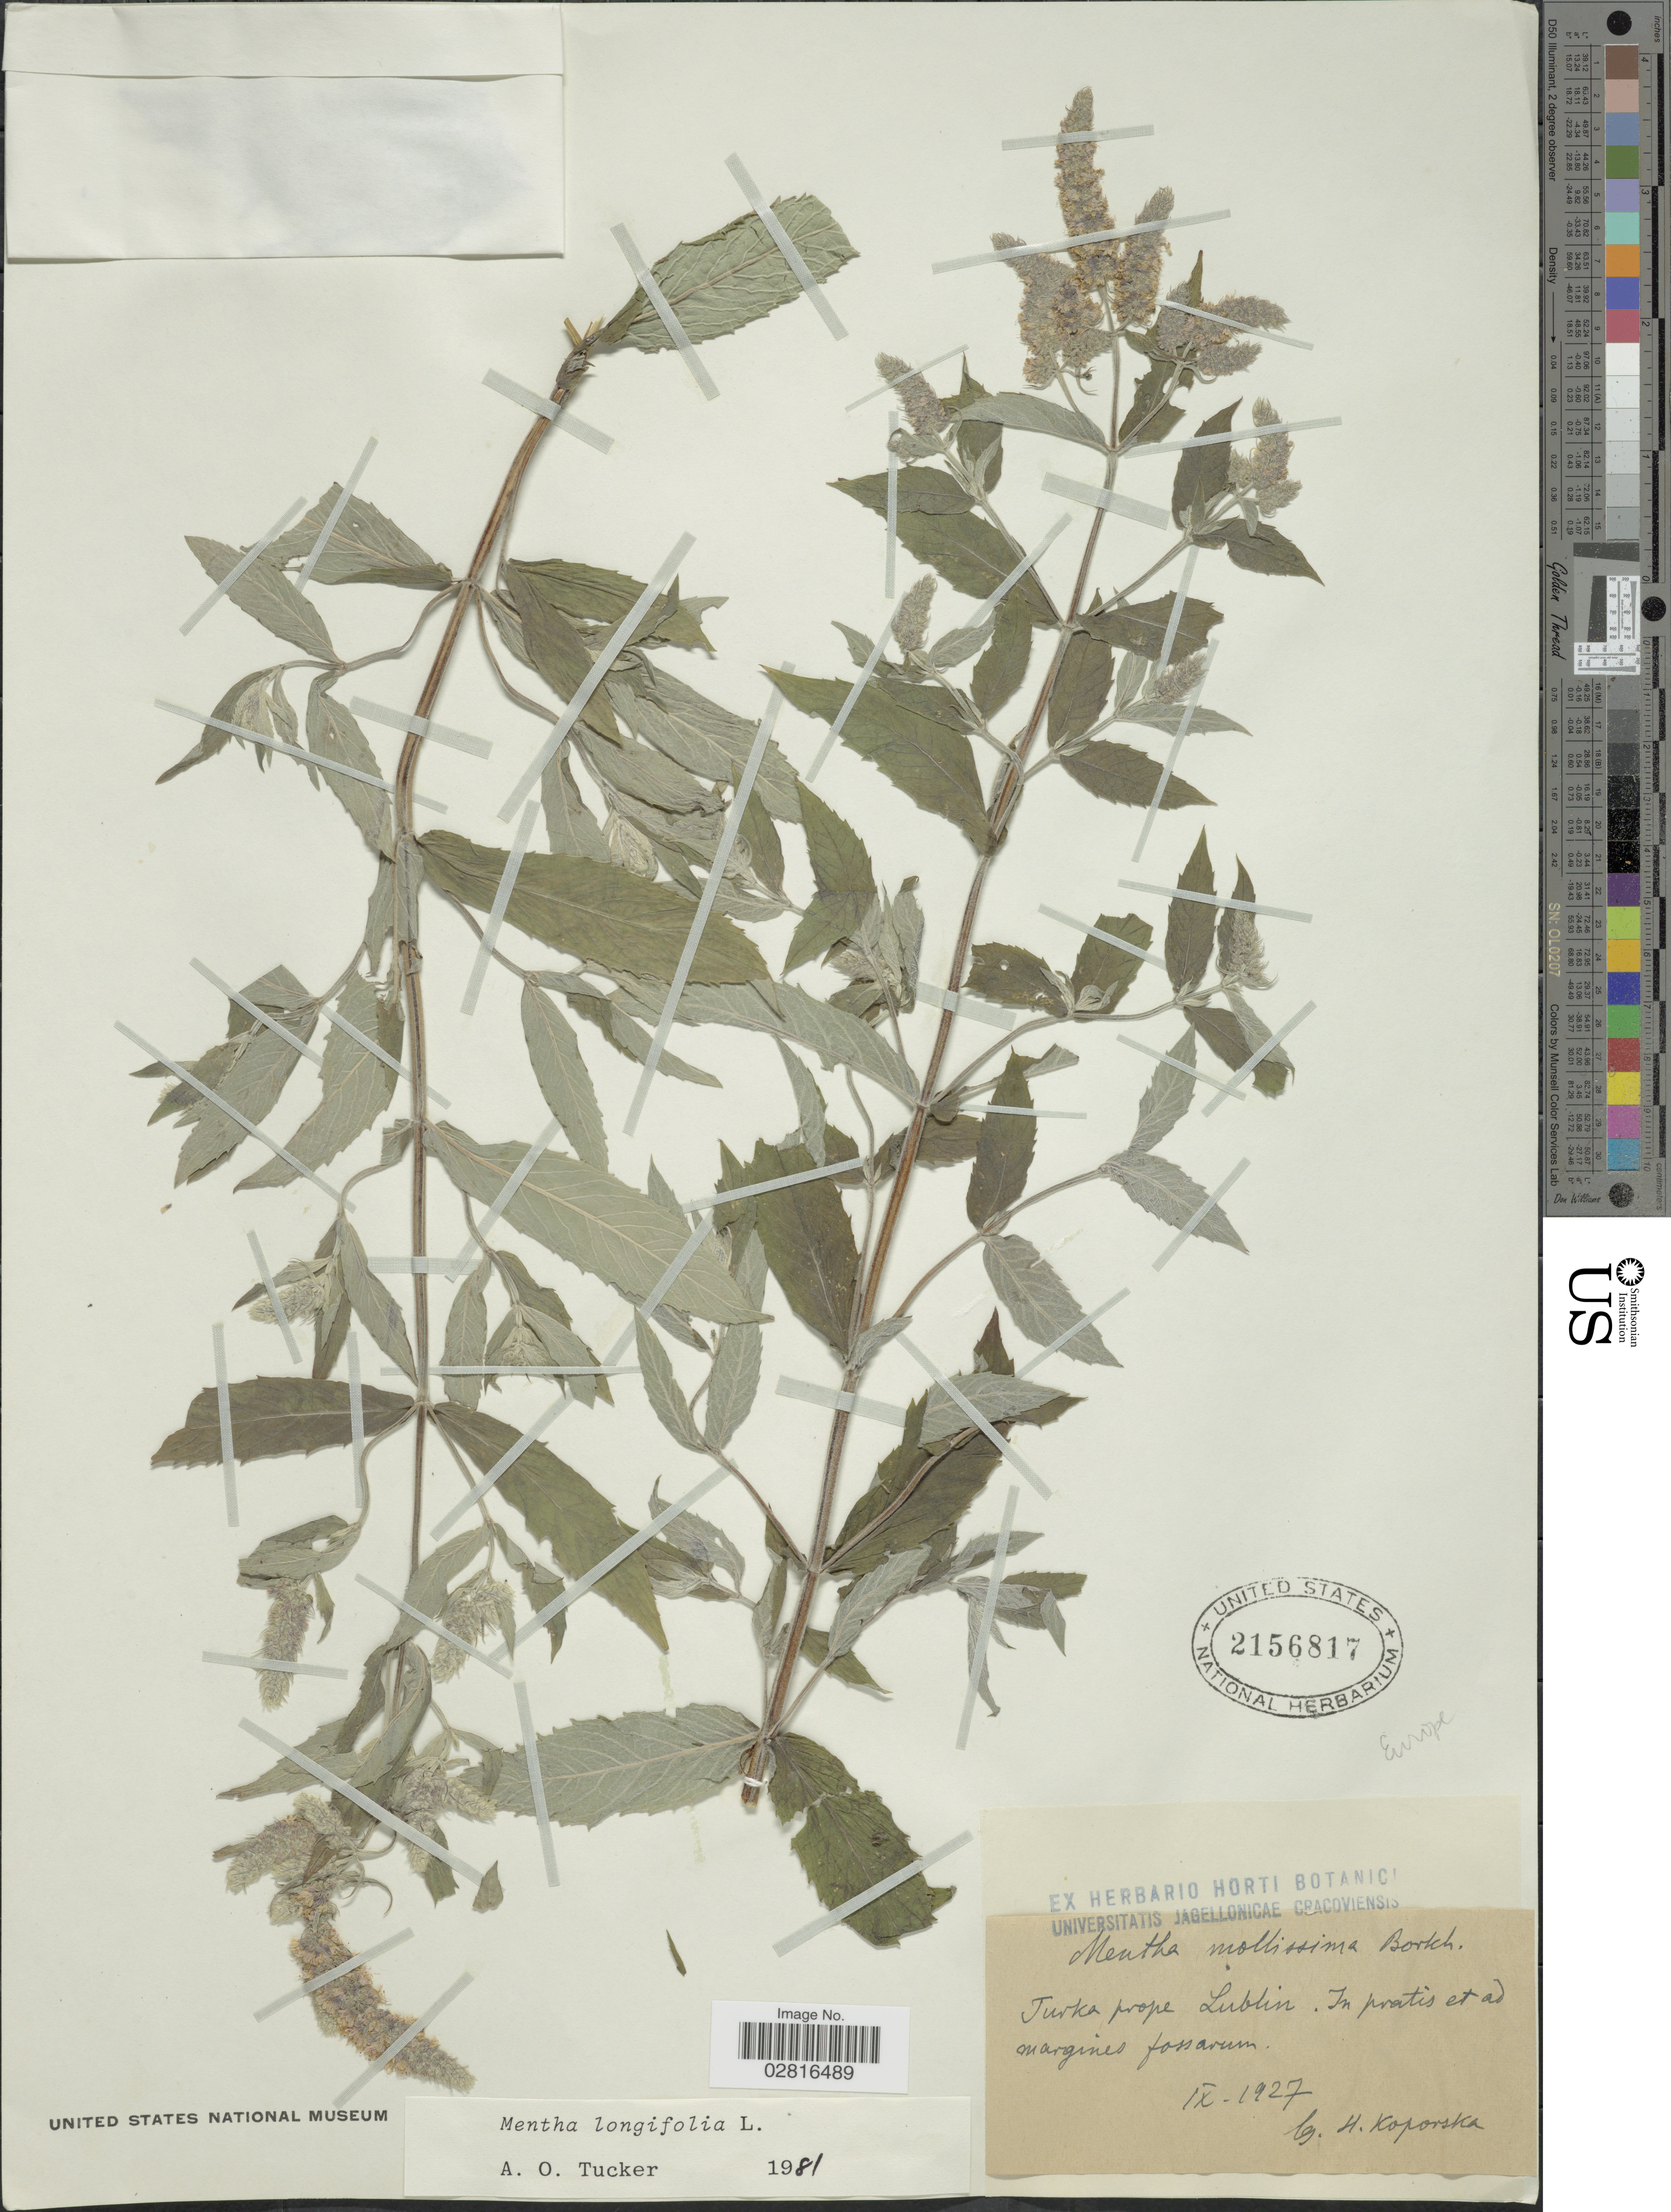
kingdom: Plantae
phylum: Tracheophyta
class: Magnoliopsida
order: Lamiales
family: Lamiaceae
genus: Mentha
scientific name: Mentha longifolia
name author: (L.) L.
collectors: H. Koporska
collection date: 1927-09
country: Ukraine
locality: Europe. Turka prope Zublin. In pratis et ad margines fossarum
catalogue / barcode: US 2156817